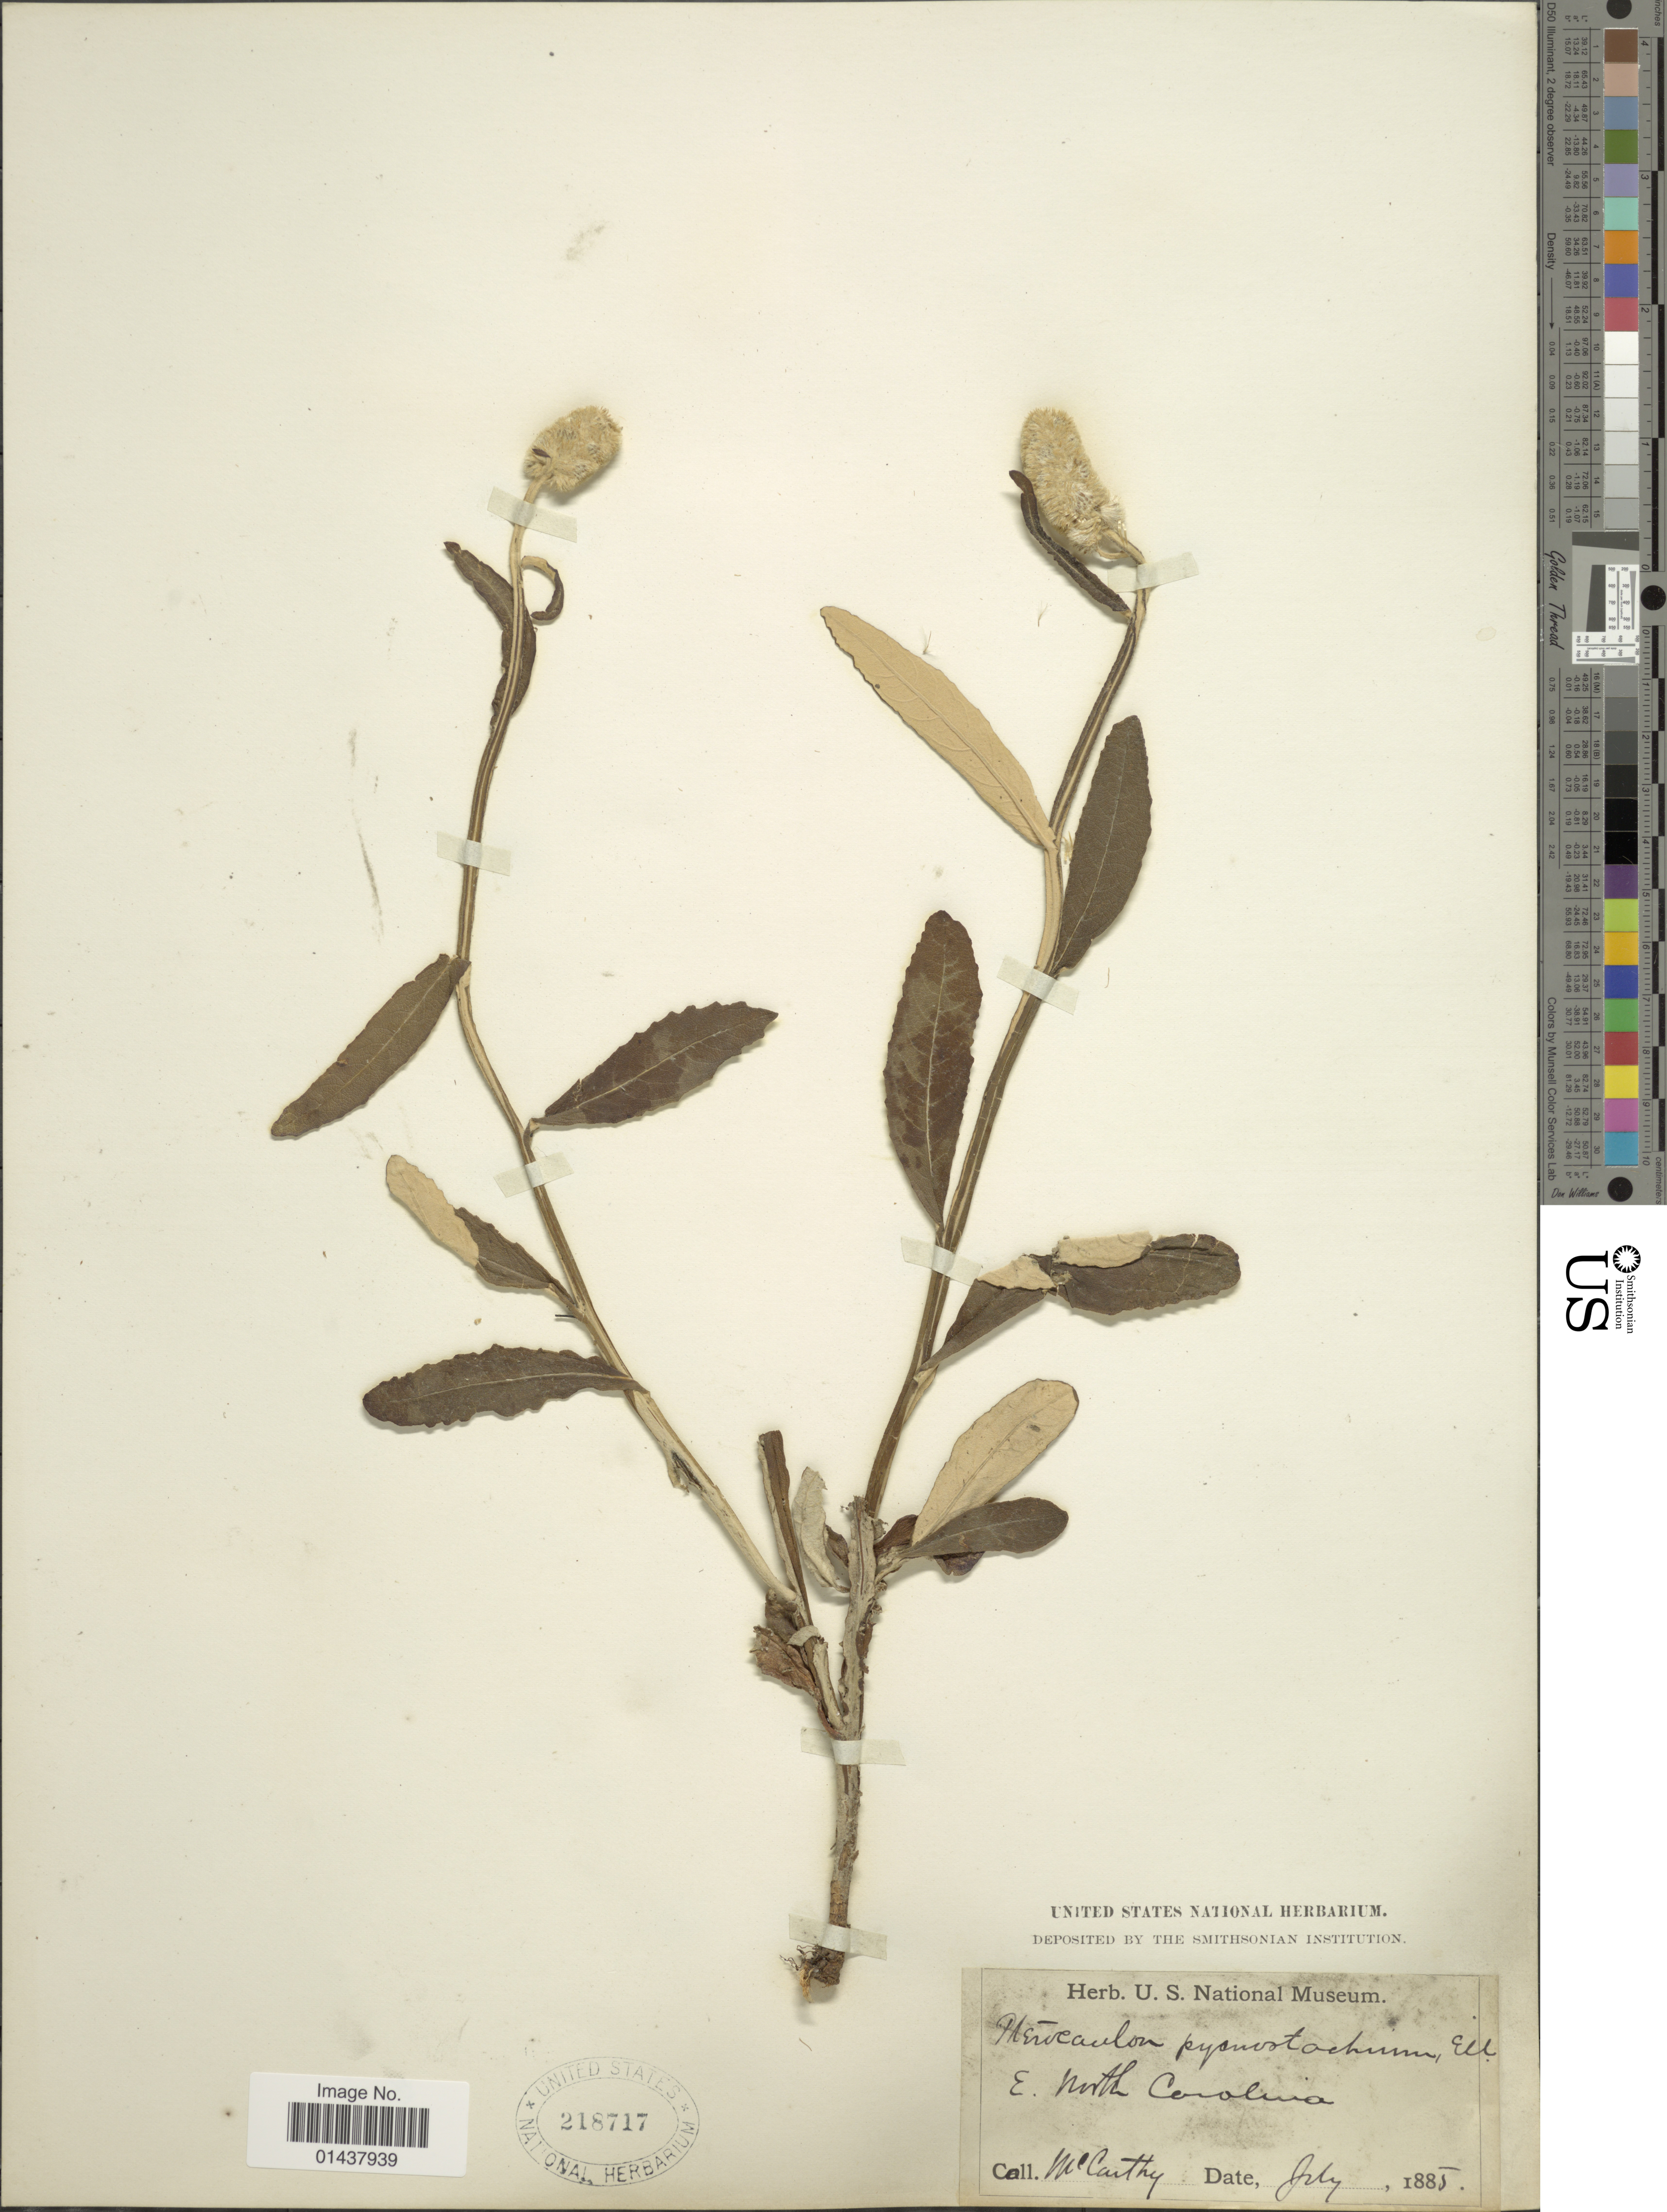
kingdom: Plantae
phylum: Tracheophyta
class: Magnoliopsida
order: Asterales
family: Asteraceae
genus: Pterocaulon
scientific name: Pterocaulon undulatum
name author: C. Mohr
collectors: -- McCarthy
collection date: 1885-07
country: United States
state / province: North Carolina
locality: E. North of Carolina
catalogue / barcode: US 218717